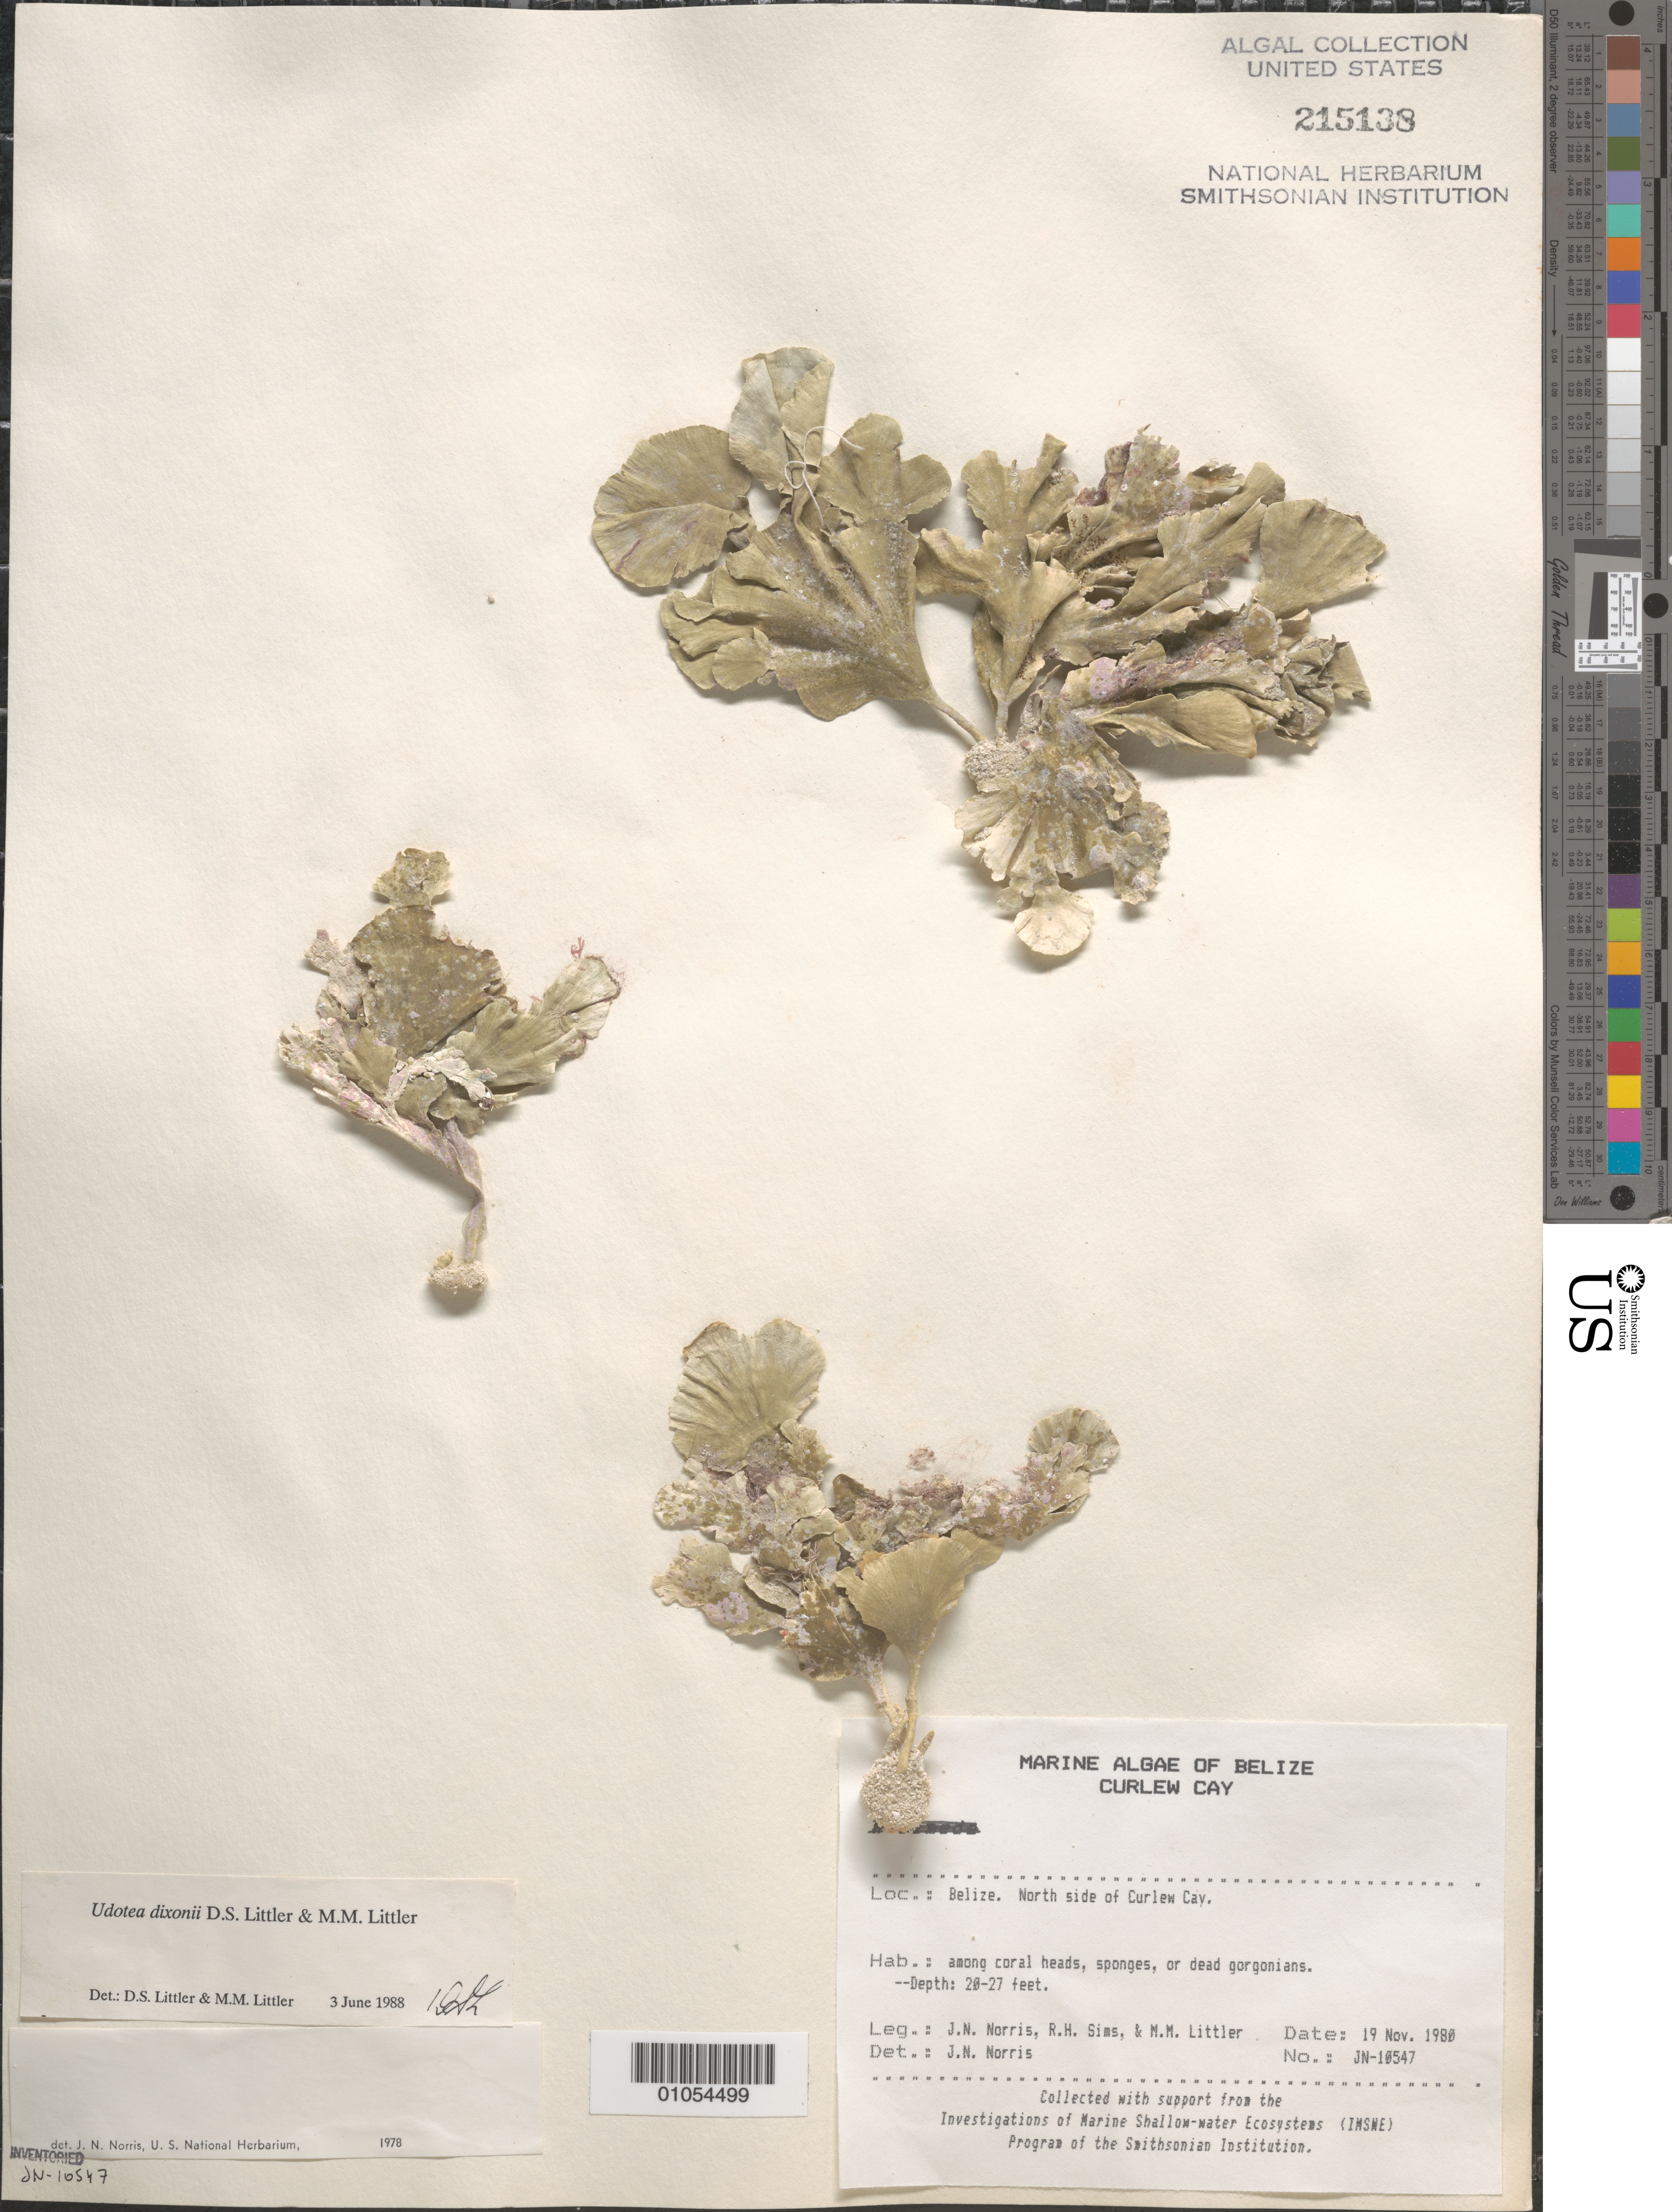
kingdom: Plantae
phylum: Chlorophyta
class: Ulvophyceae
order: Bryopsidales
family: Udoteaceae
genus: Udotea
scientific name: Udotea dixonii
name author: D.S. Littler & Littler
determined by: Littler, D. S.; Littler, M. M.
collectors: J. N. Norris, R. H. Sims & M. M. Littler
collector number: JN-10547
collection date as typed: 19 Nov 1980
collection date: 1980-11-19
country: Belize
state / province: Stann Creek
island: Curlew Cay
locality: North side of Curlew Cay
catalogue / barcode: US 215138